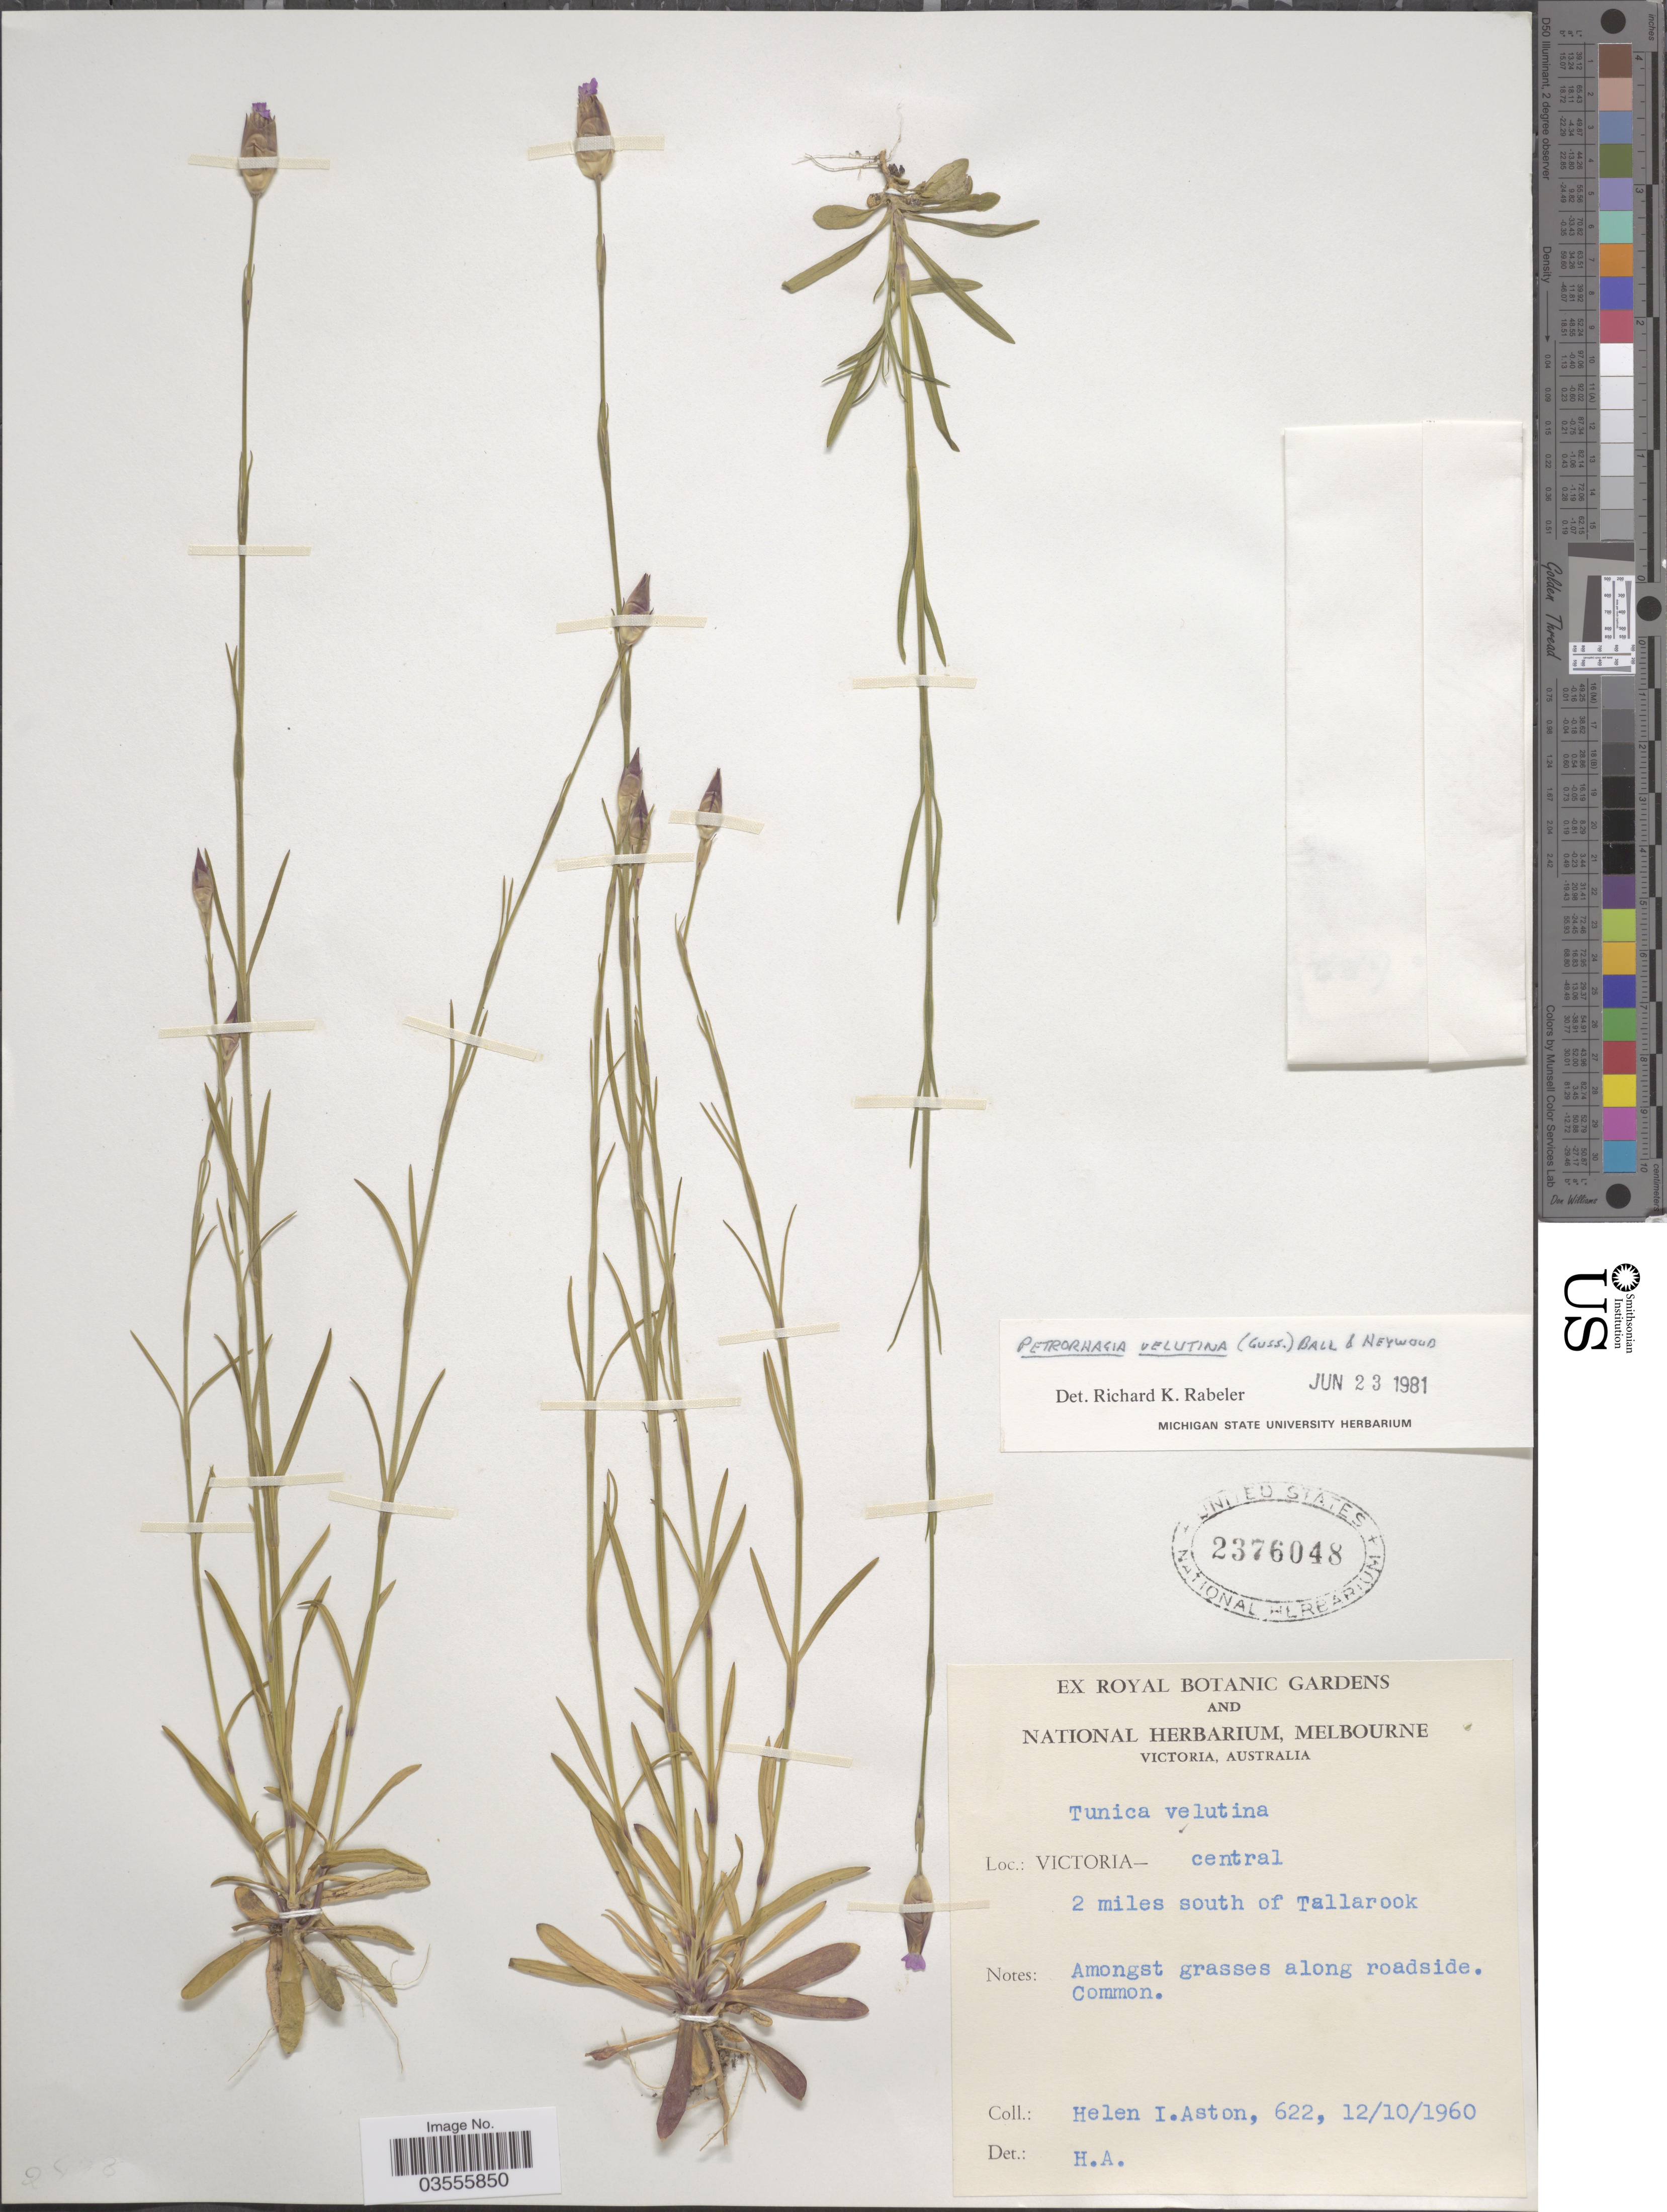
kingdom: Plantae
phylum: Tracheophyta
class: Magnoliopsida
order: Caryophyllales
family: Caryophyllaceae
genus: Petrorhagia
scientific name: Petrorhagia dubia subsp. dubia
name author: (Raf.) López & Romo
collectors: H. I. Aston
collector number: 622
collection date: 1960-10-12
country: Australia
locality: Victoria- central 2 miles south of Tallarook.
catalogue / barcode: US 2376048